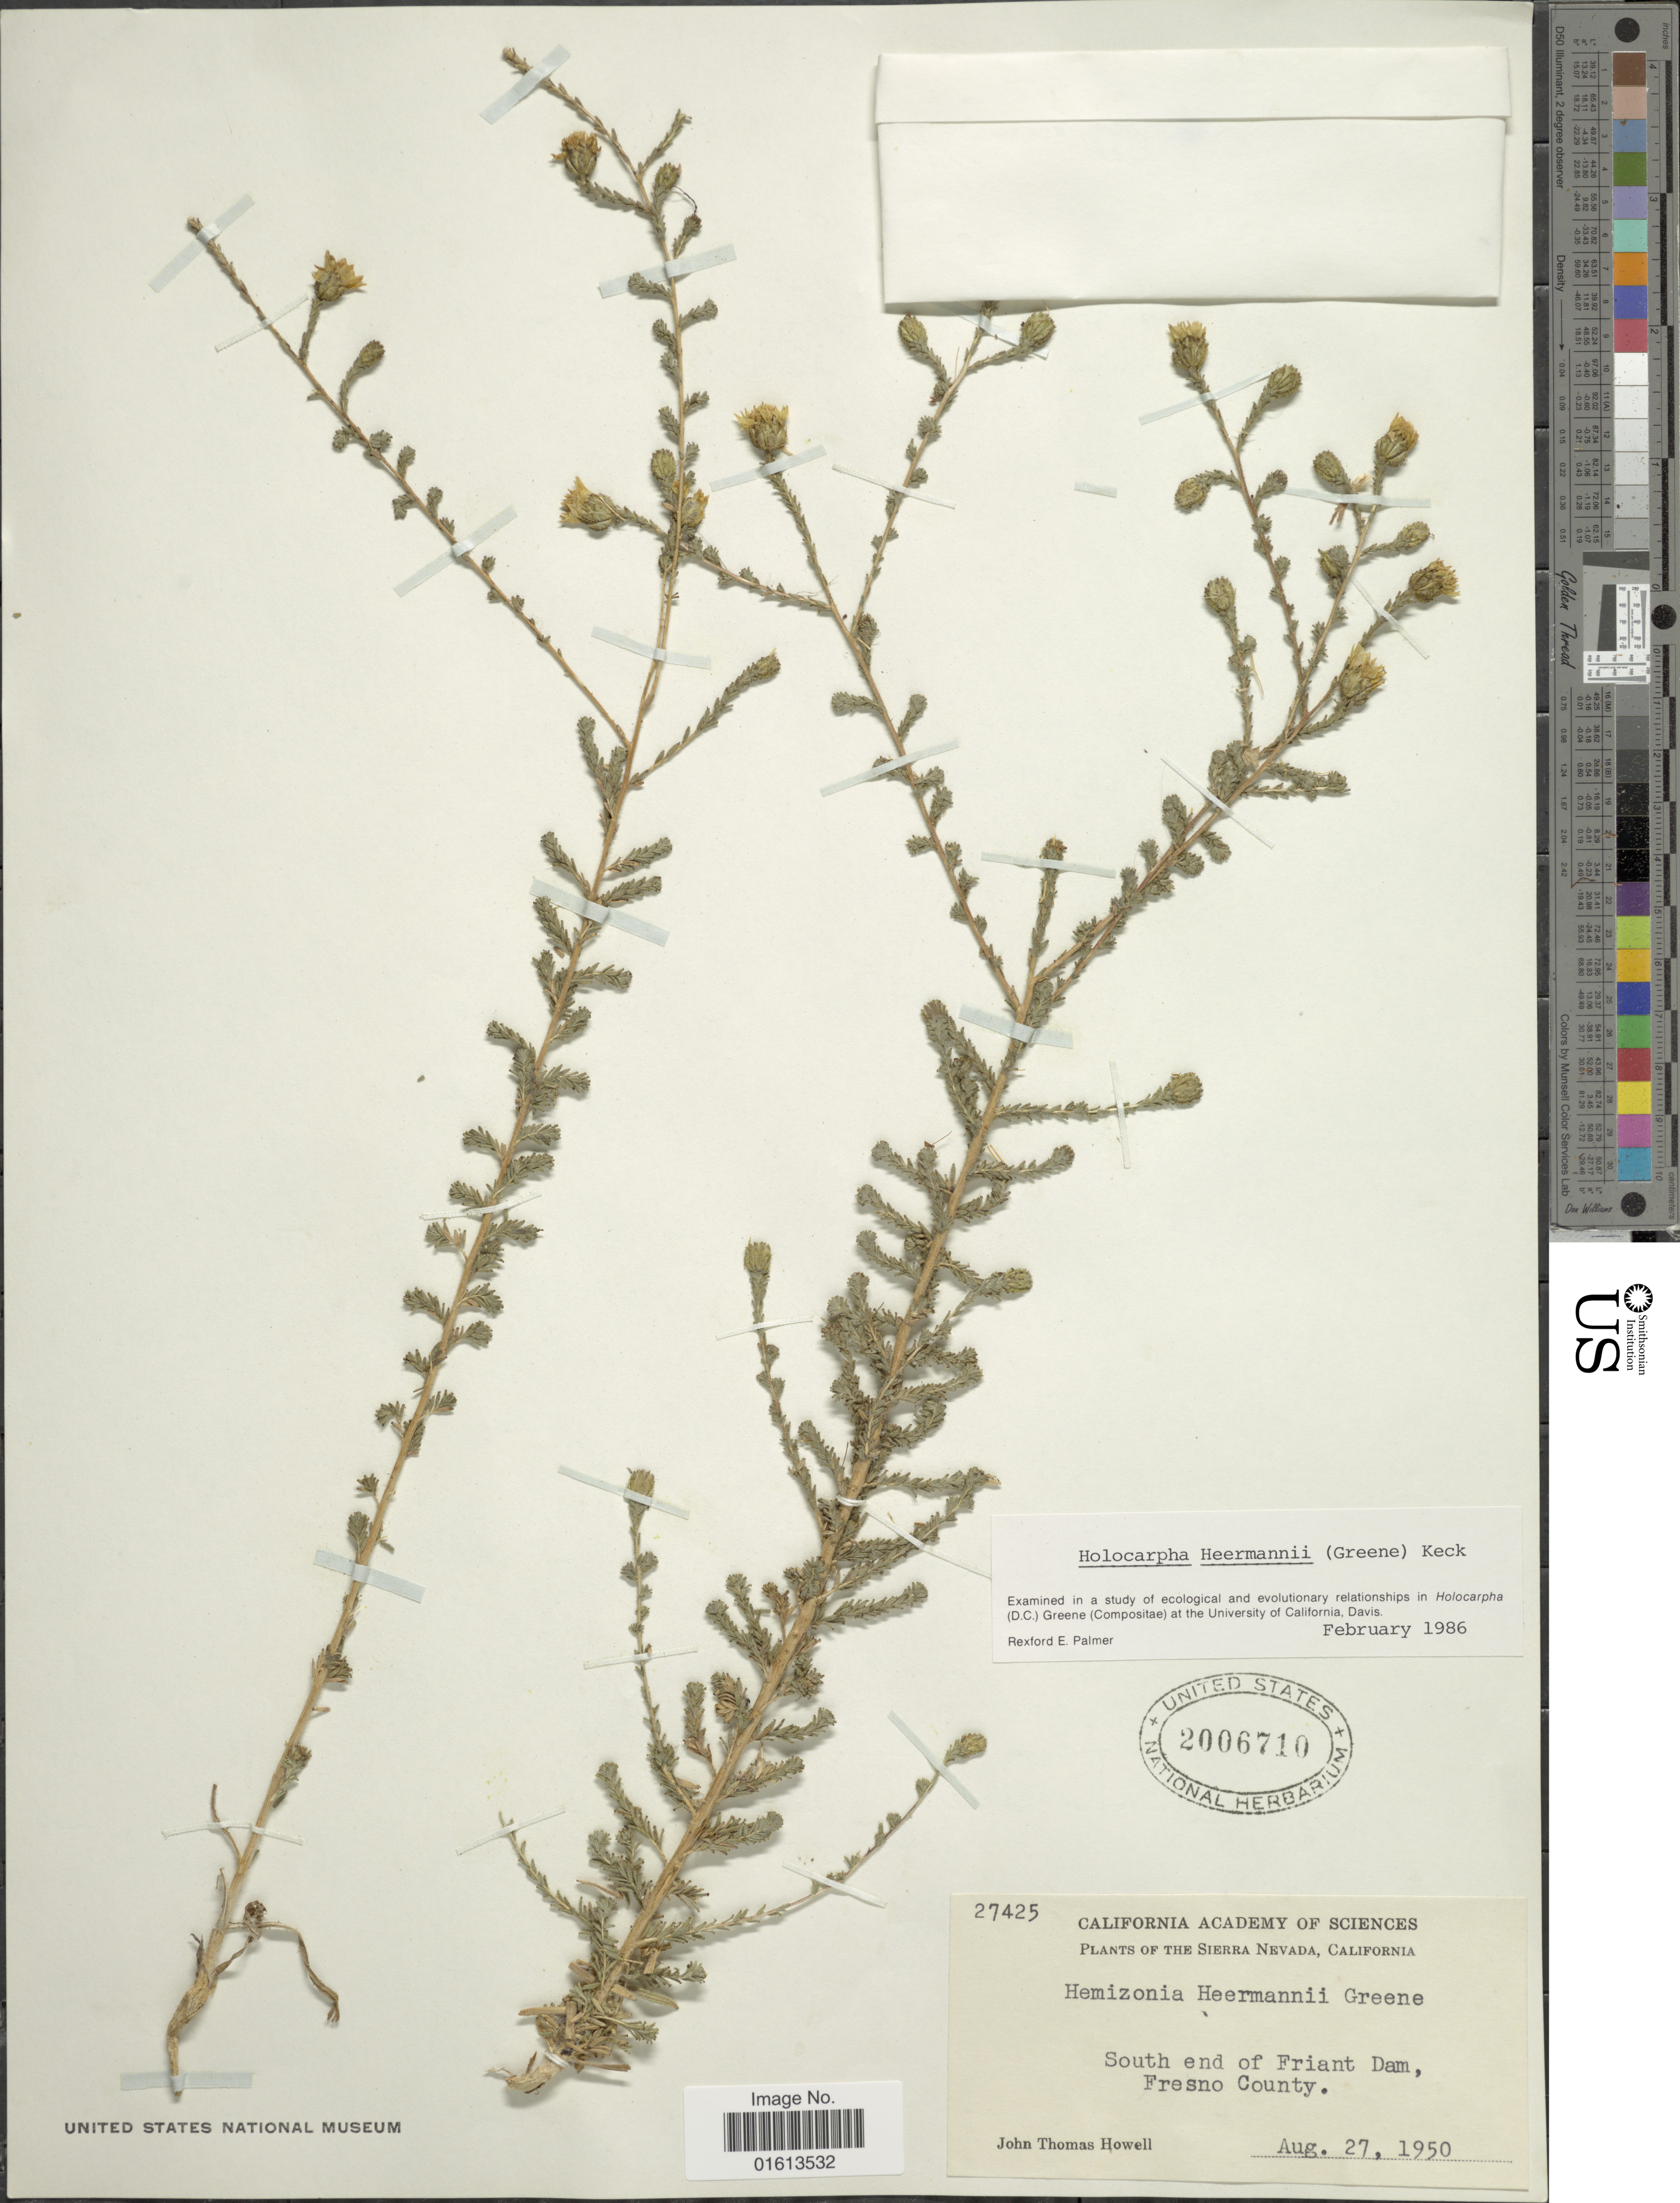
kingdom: Plantae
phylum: Tracheophyta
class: Magnoliopsida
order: Asterales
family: Asteraceae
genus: Holocarpha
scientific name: Holocarpha heermannii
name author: (Greene) D.D. Keck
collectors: J. T. Howell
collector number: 27425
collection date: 1950-08-27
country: United States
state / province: California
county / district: Fresno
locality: Sierra Nevada, South end of Friant Dam, Fresno County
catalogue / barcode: US 2006710